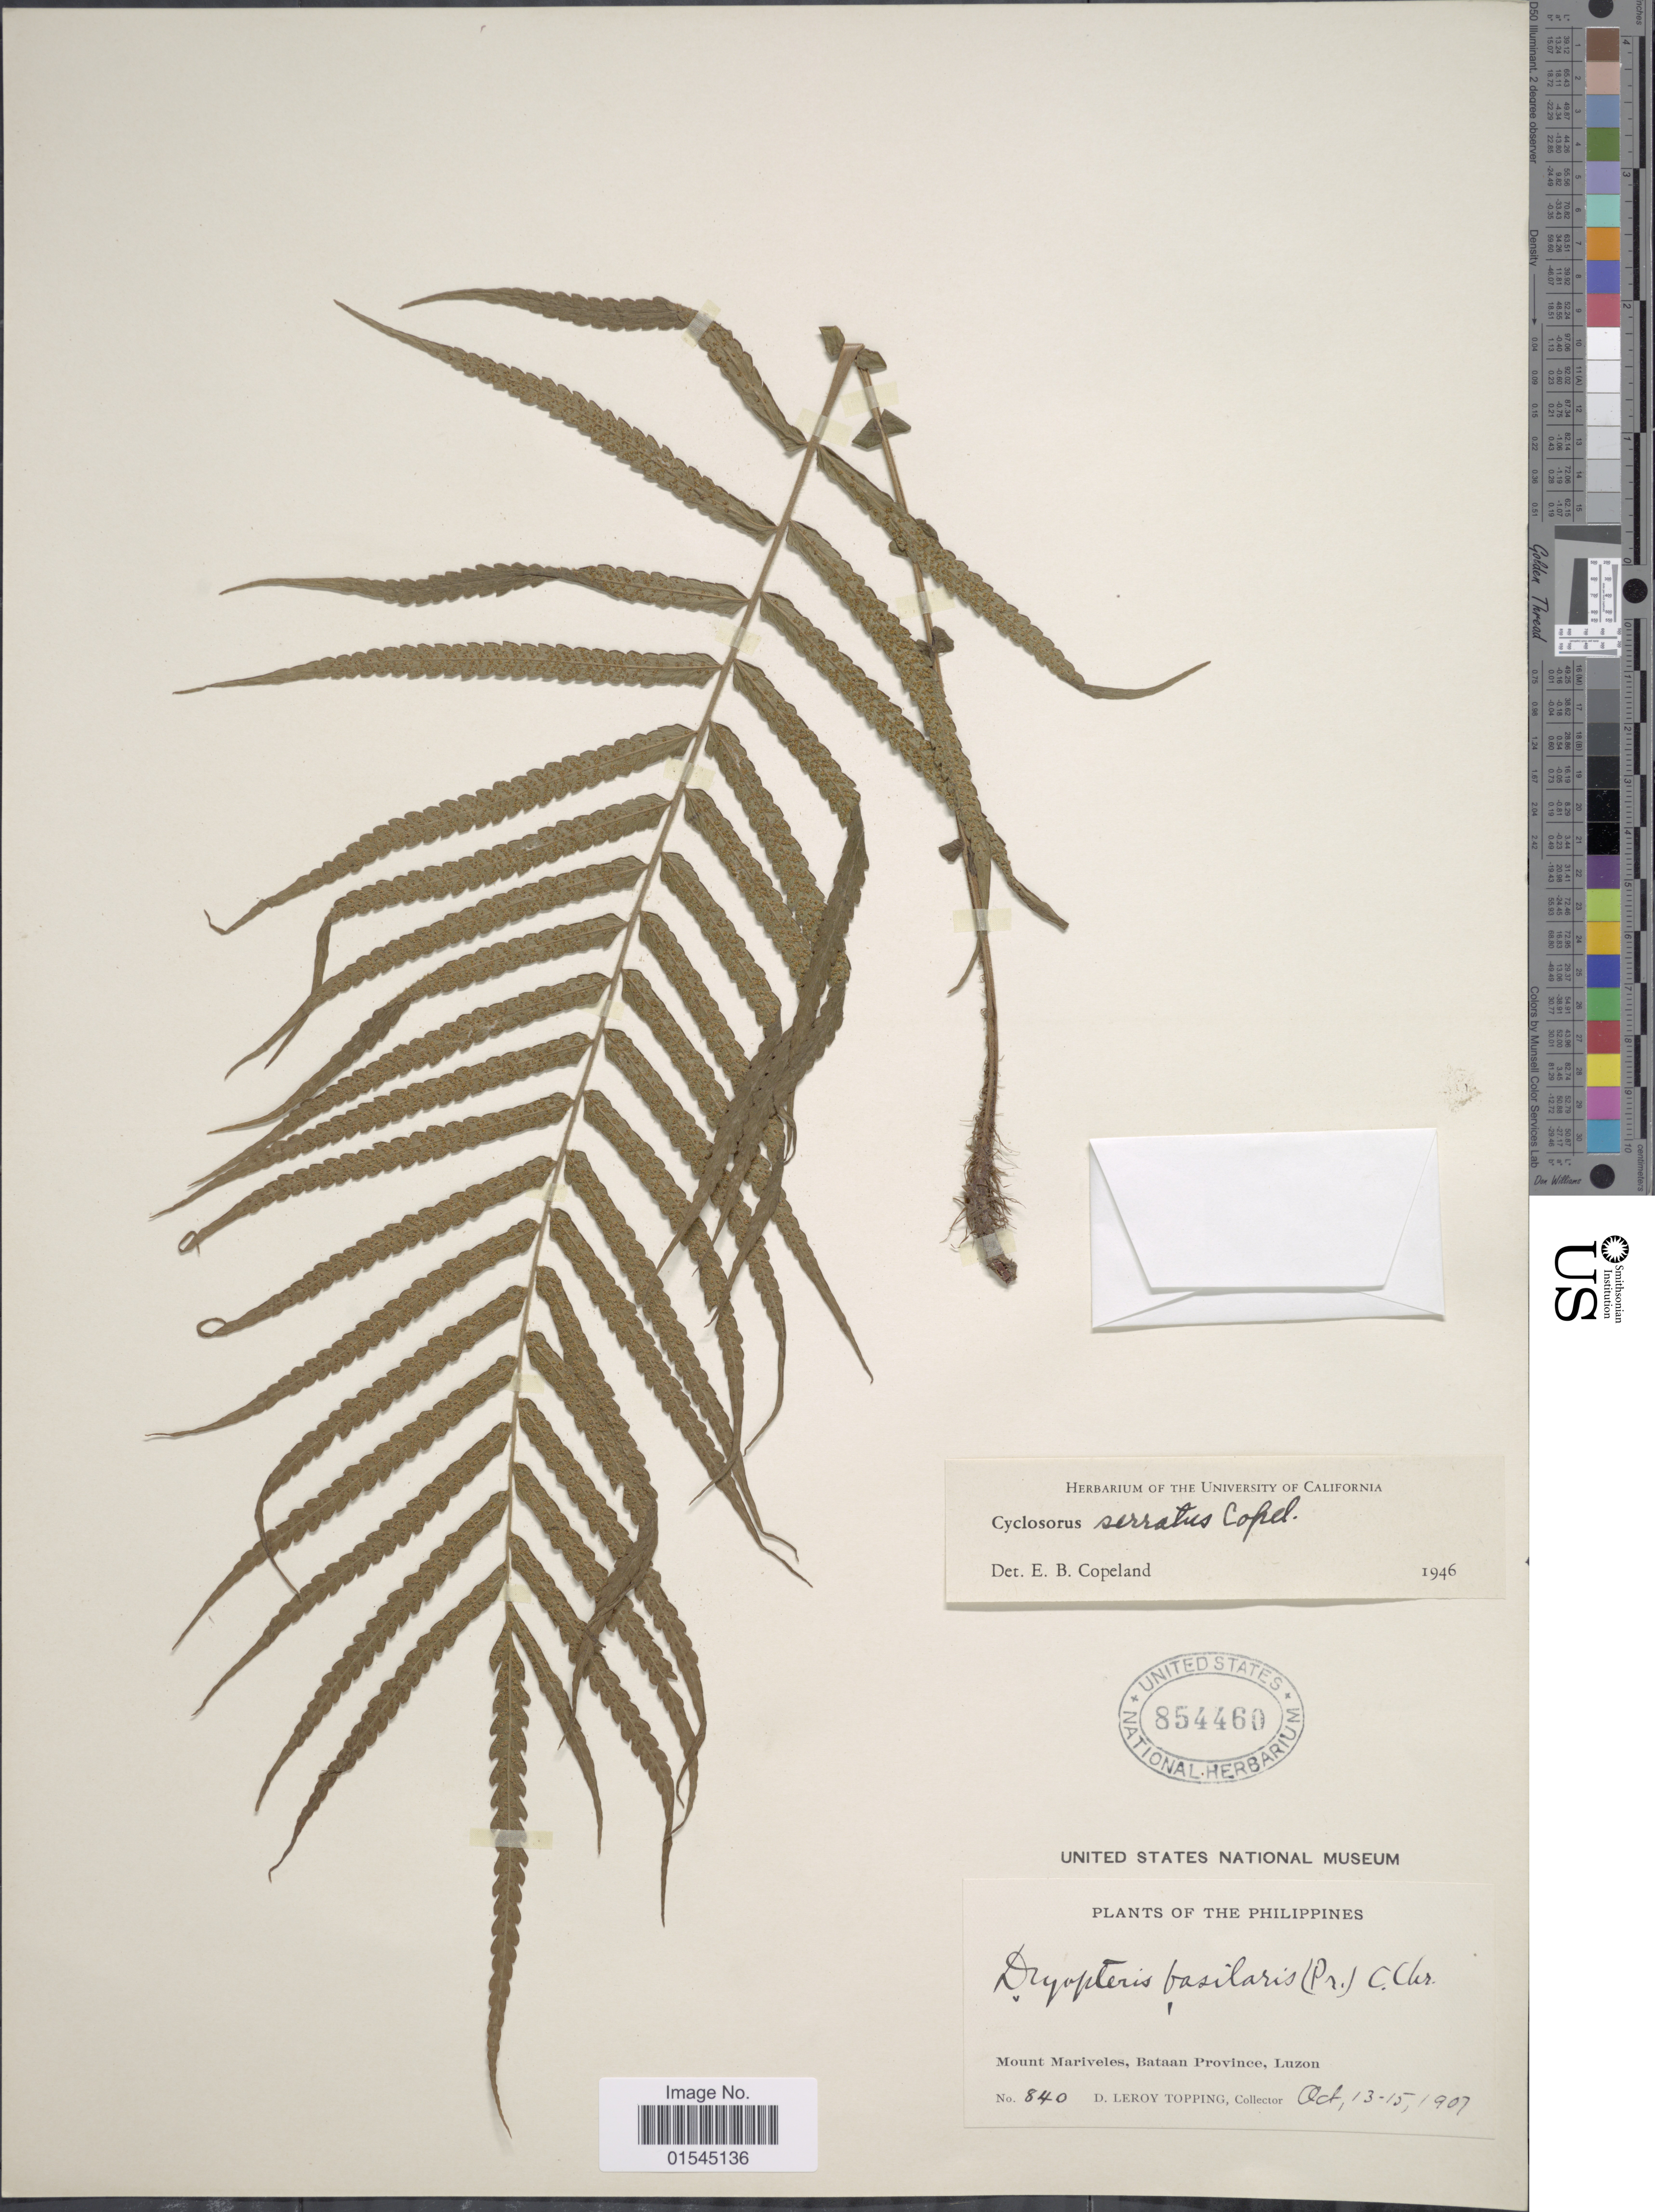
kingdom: Plantae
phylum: Tracheophyta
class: Polypodiopsida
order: Polypodiales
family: Thelypteridaceae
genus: Sphaerostephanos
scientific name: Sphaerostephanos productus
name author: (Kaulf.) Holttum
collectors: D. L. Topping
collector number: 840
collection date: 1907-10-13/1907-10-15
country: Philippines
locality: Mount Mariveles, Bataan Province, Luzon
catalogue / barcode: US 854460